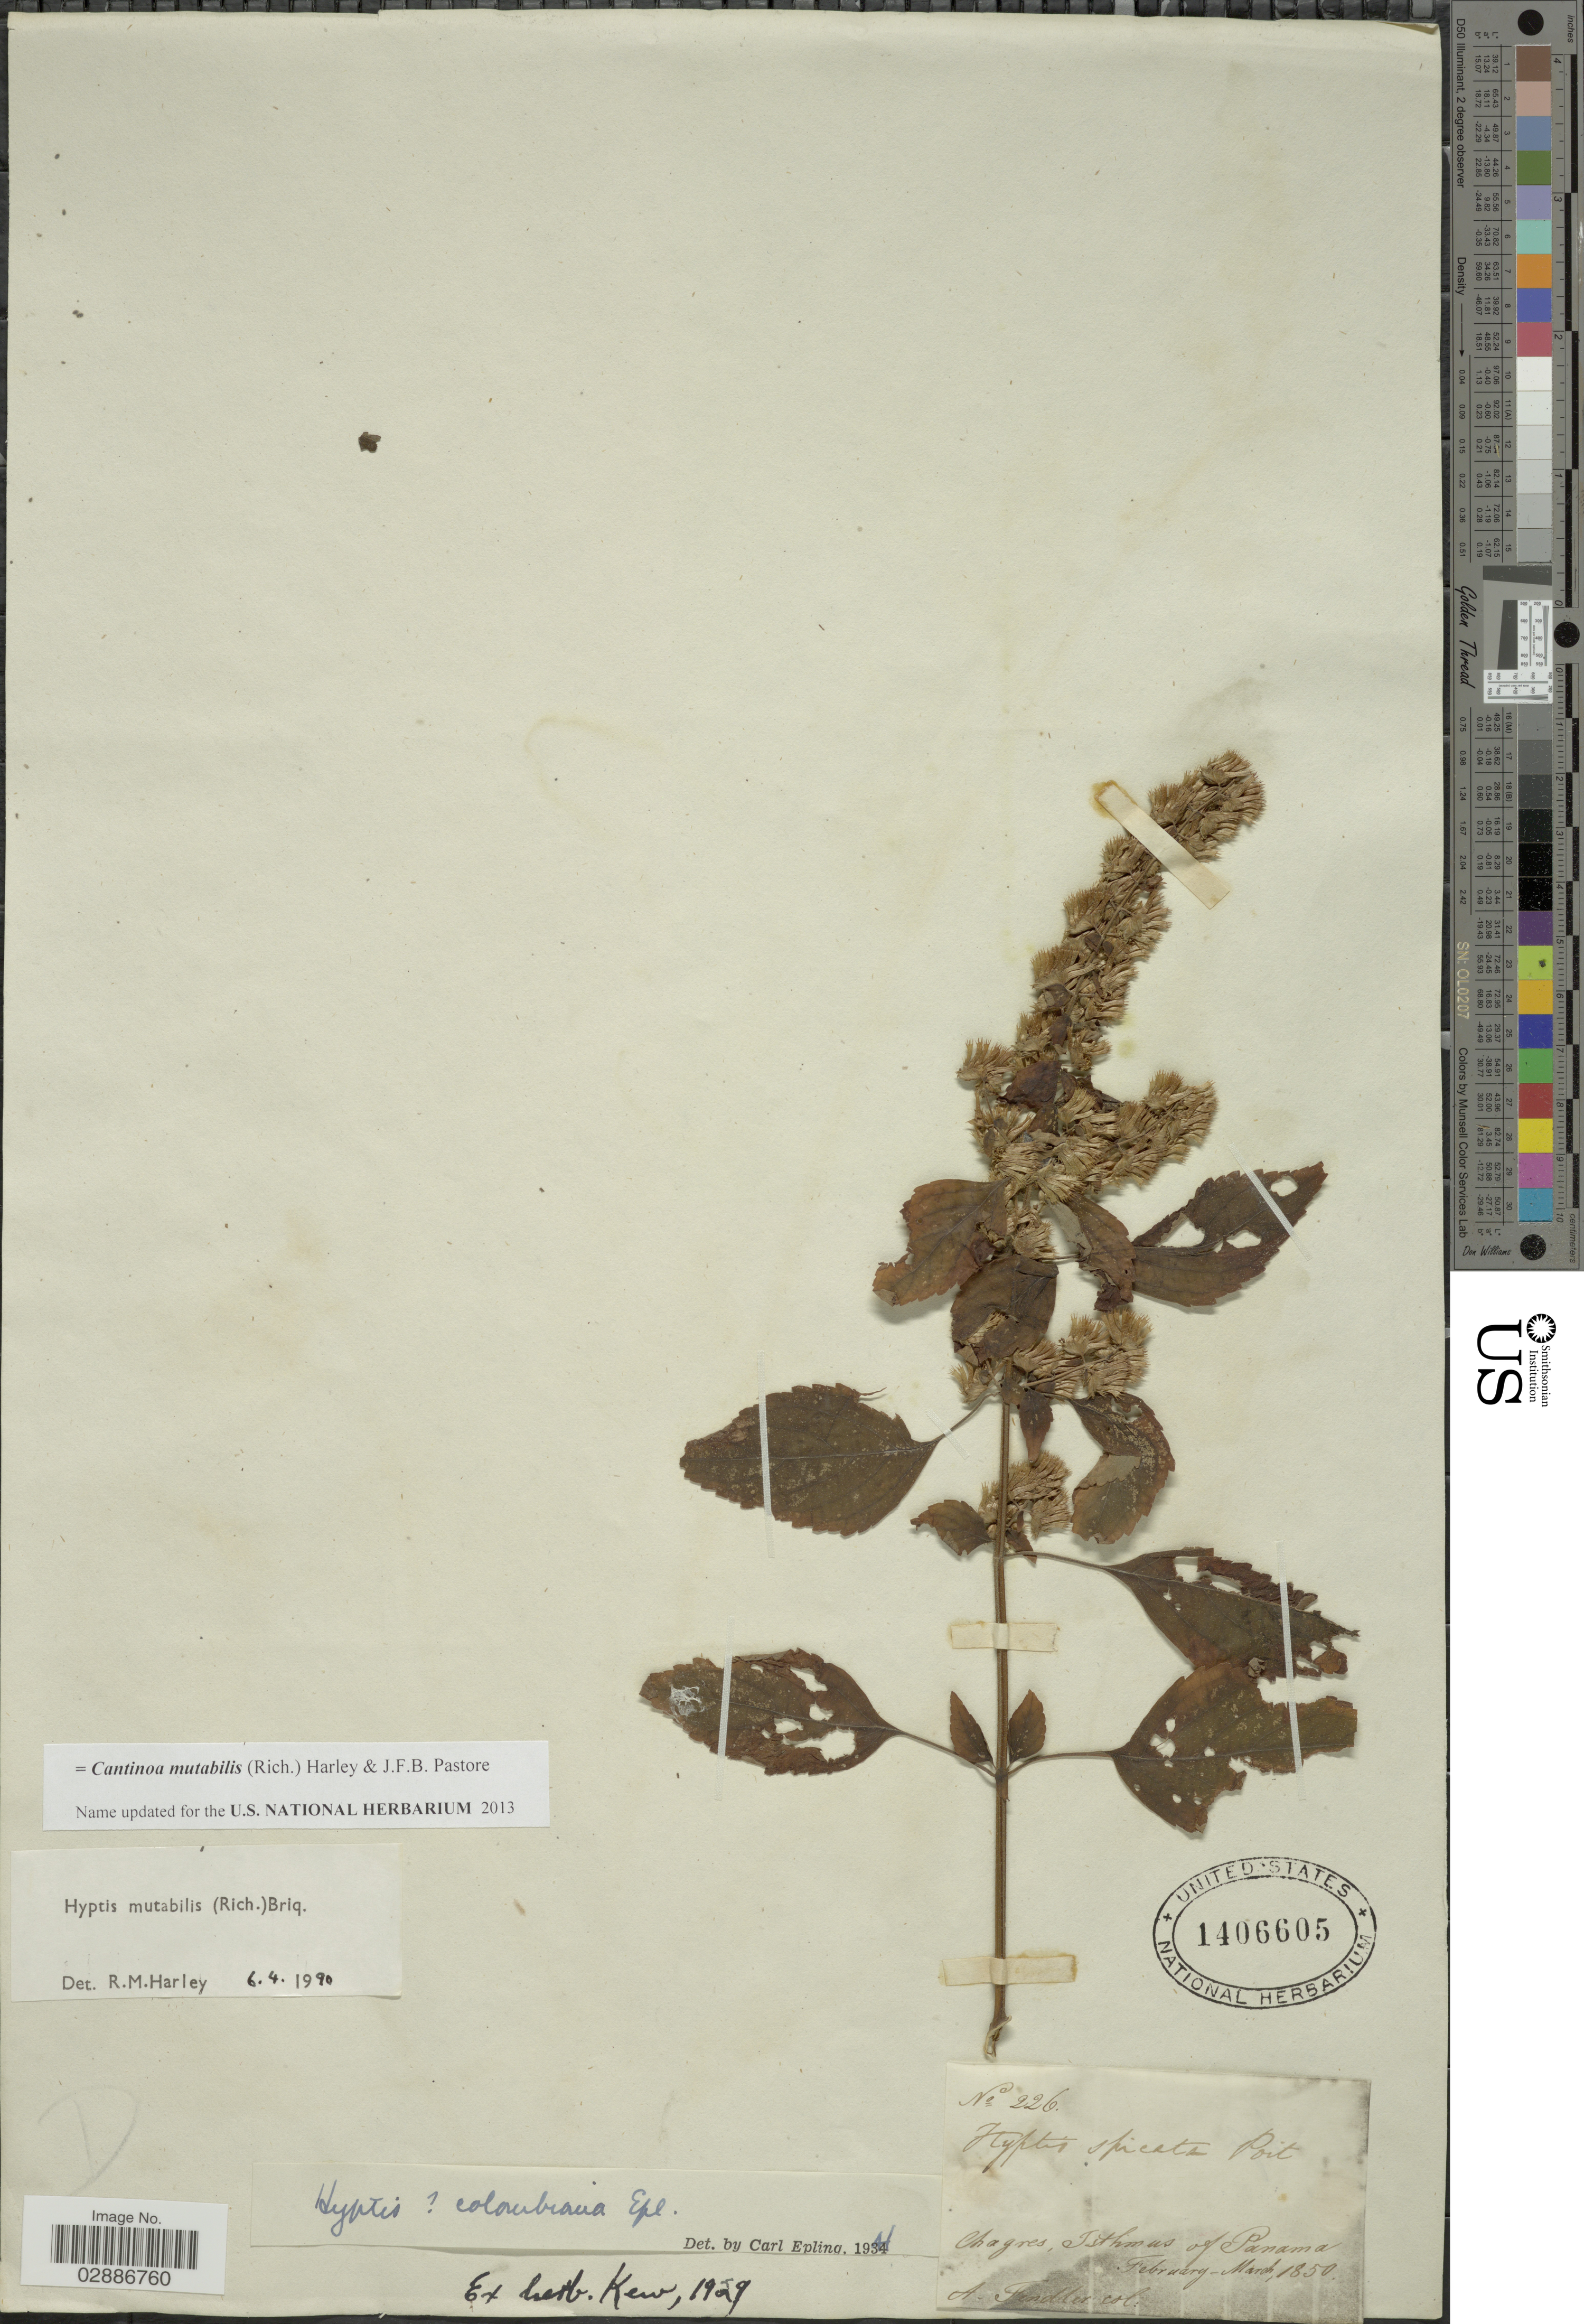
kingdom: Plantae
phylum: Tracheophyta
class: Magnoliopsida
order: Lamiales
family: Lamiaceae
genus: Cantinoa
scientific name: Cantinoa mutabilis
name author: (Rich.) Harley & J.F.B. Pastore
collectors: A. Fendler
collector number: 226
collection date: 1850-02/1850-03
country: Panama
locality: Chagres, Isthmus of Panama.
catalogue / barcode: US 1406605